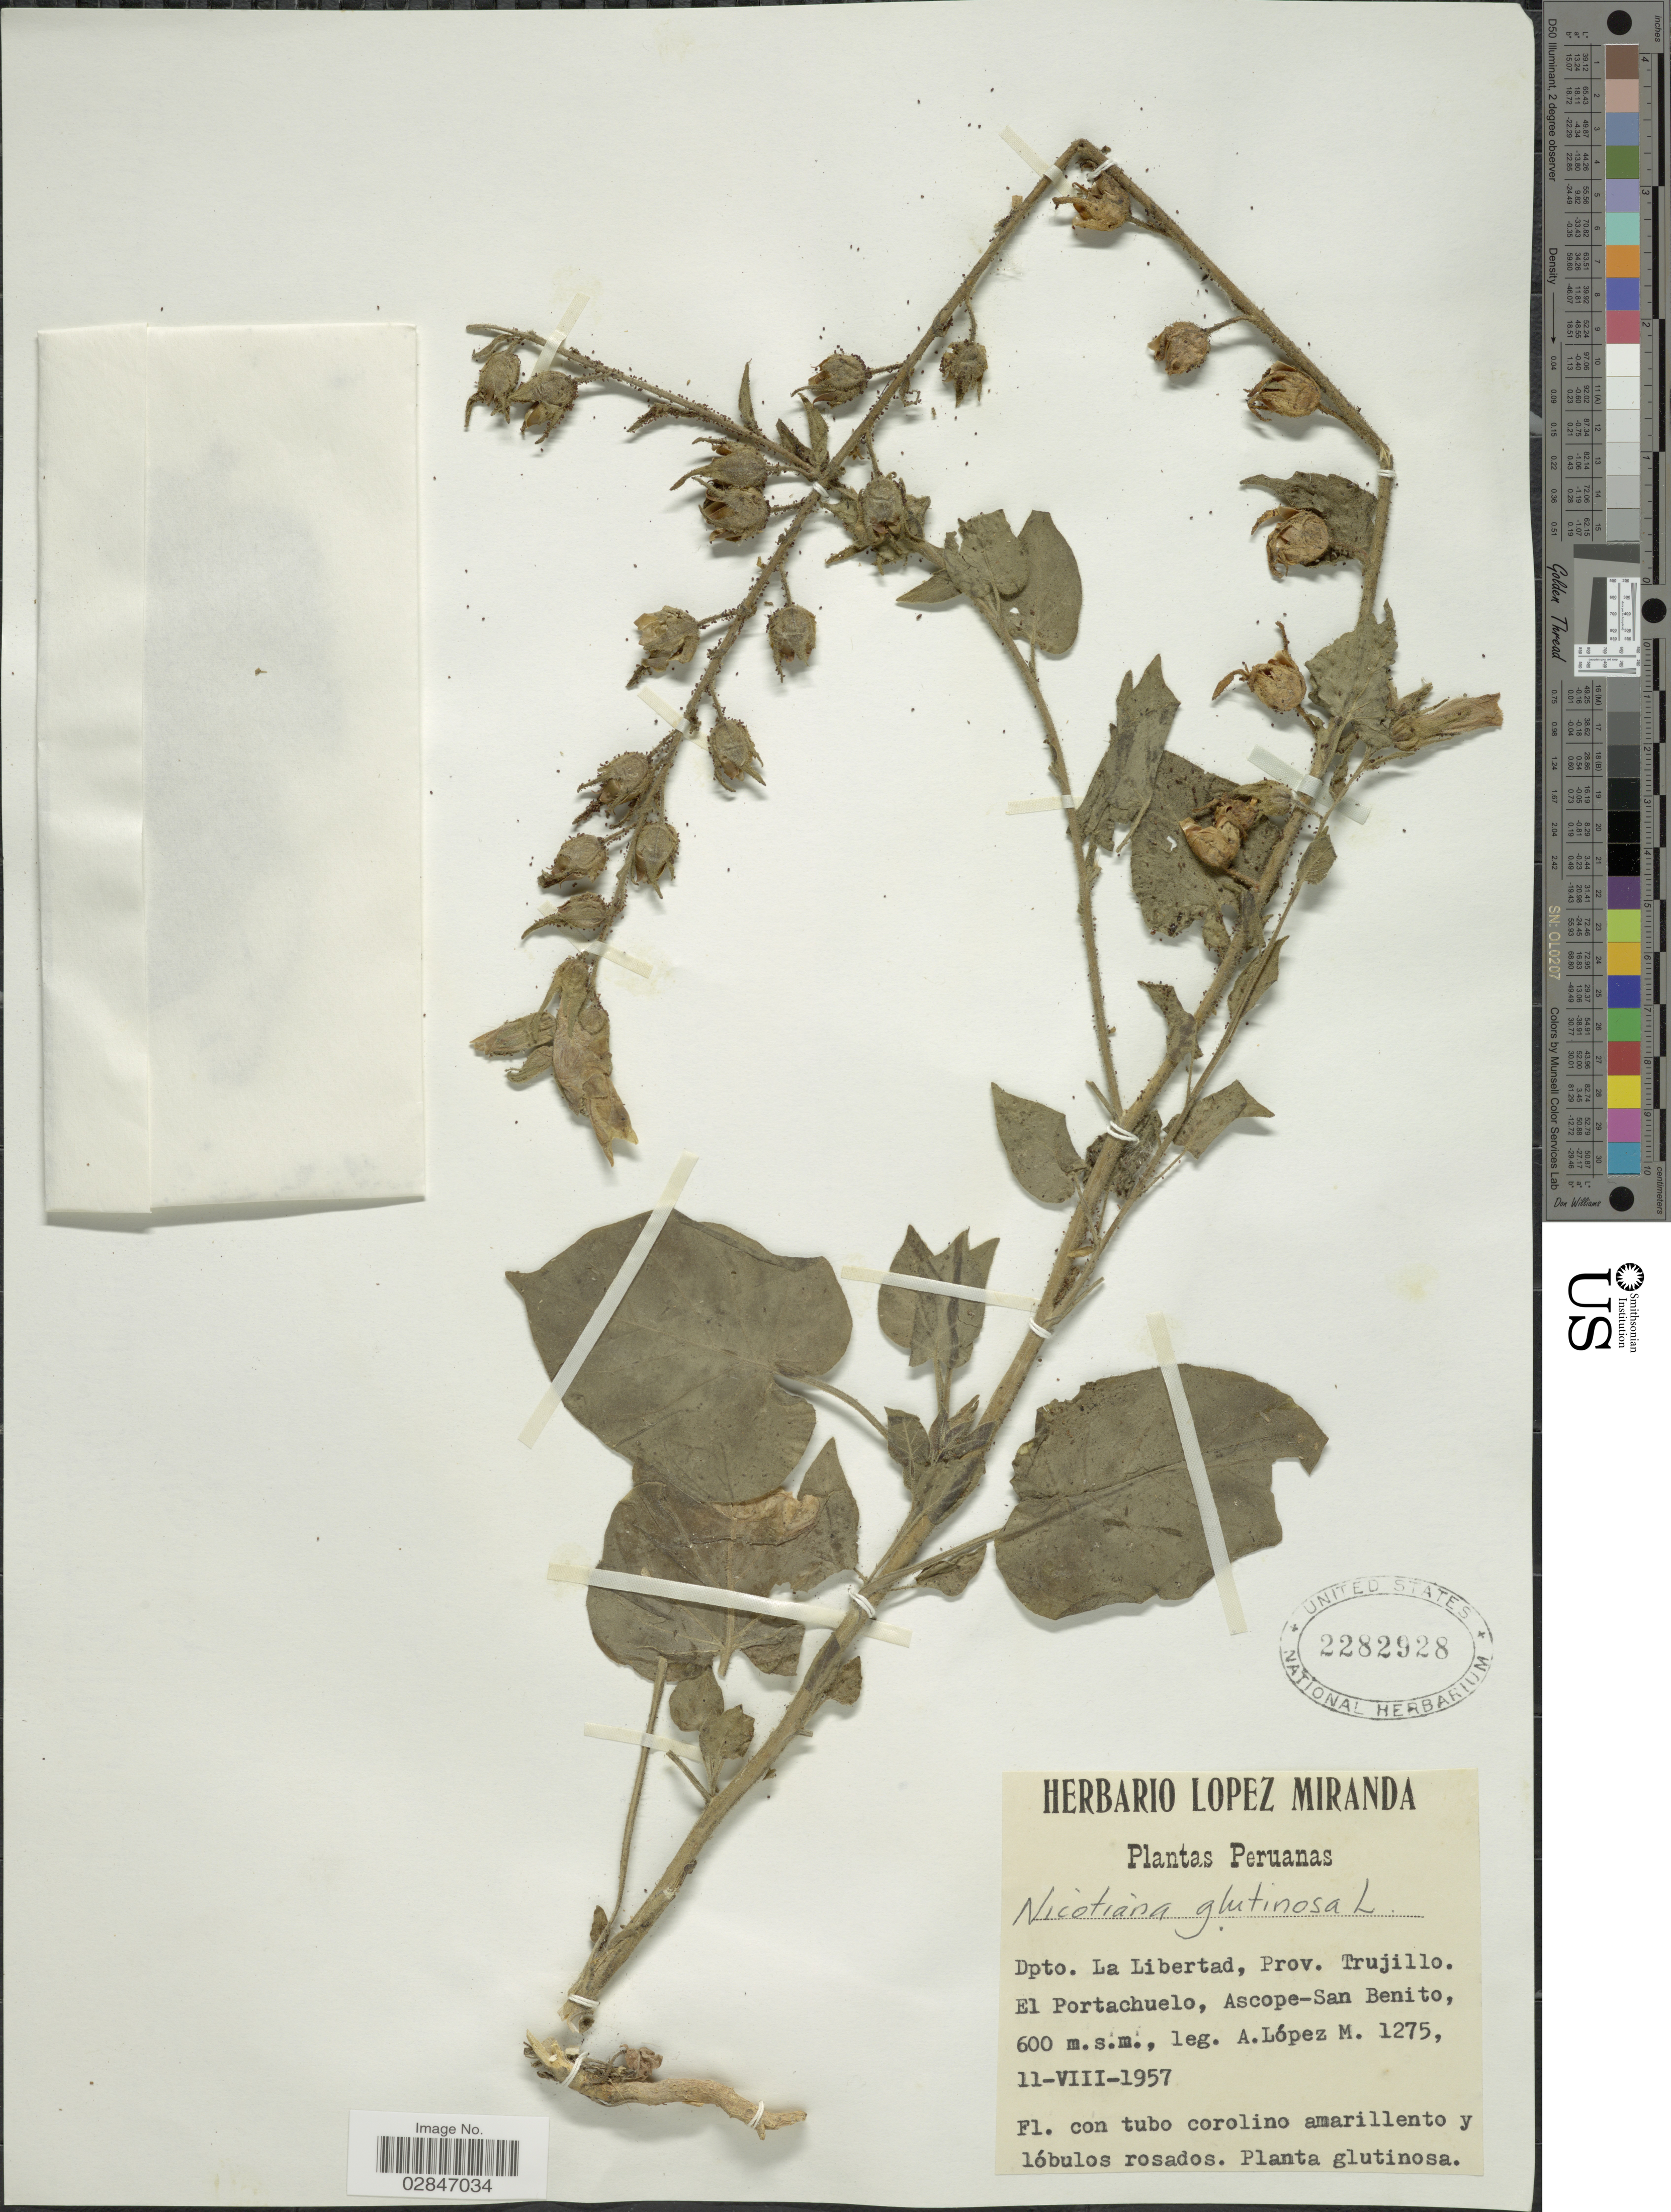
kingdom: Plantae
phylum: Tracheophyta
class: Magnoliopsida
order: Solanales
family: Solanaceae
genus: Nicotiana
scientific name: Nicotiana glutinosa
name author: L.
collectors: A. López M.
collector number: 1275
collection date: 1957-08-11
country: Peru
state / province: La Libertad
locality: Dpto. La Libertad, Prov. Trujillo, El Portachuelo, Ascope-San Benito.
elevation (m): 600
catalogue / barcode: US 2282928